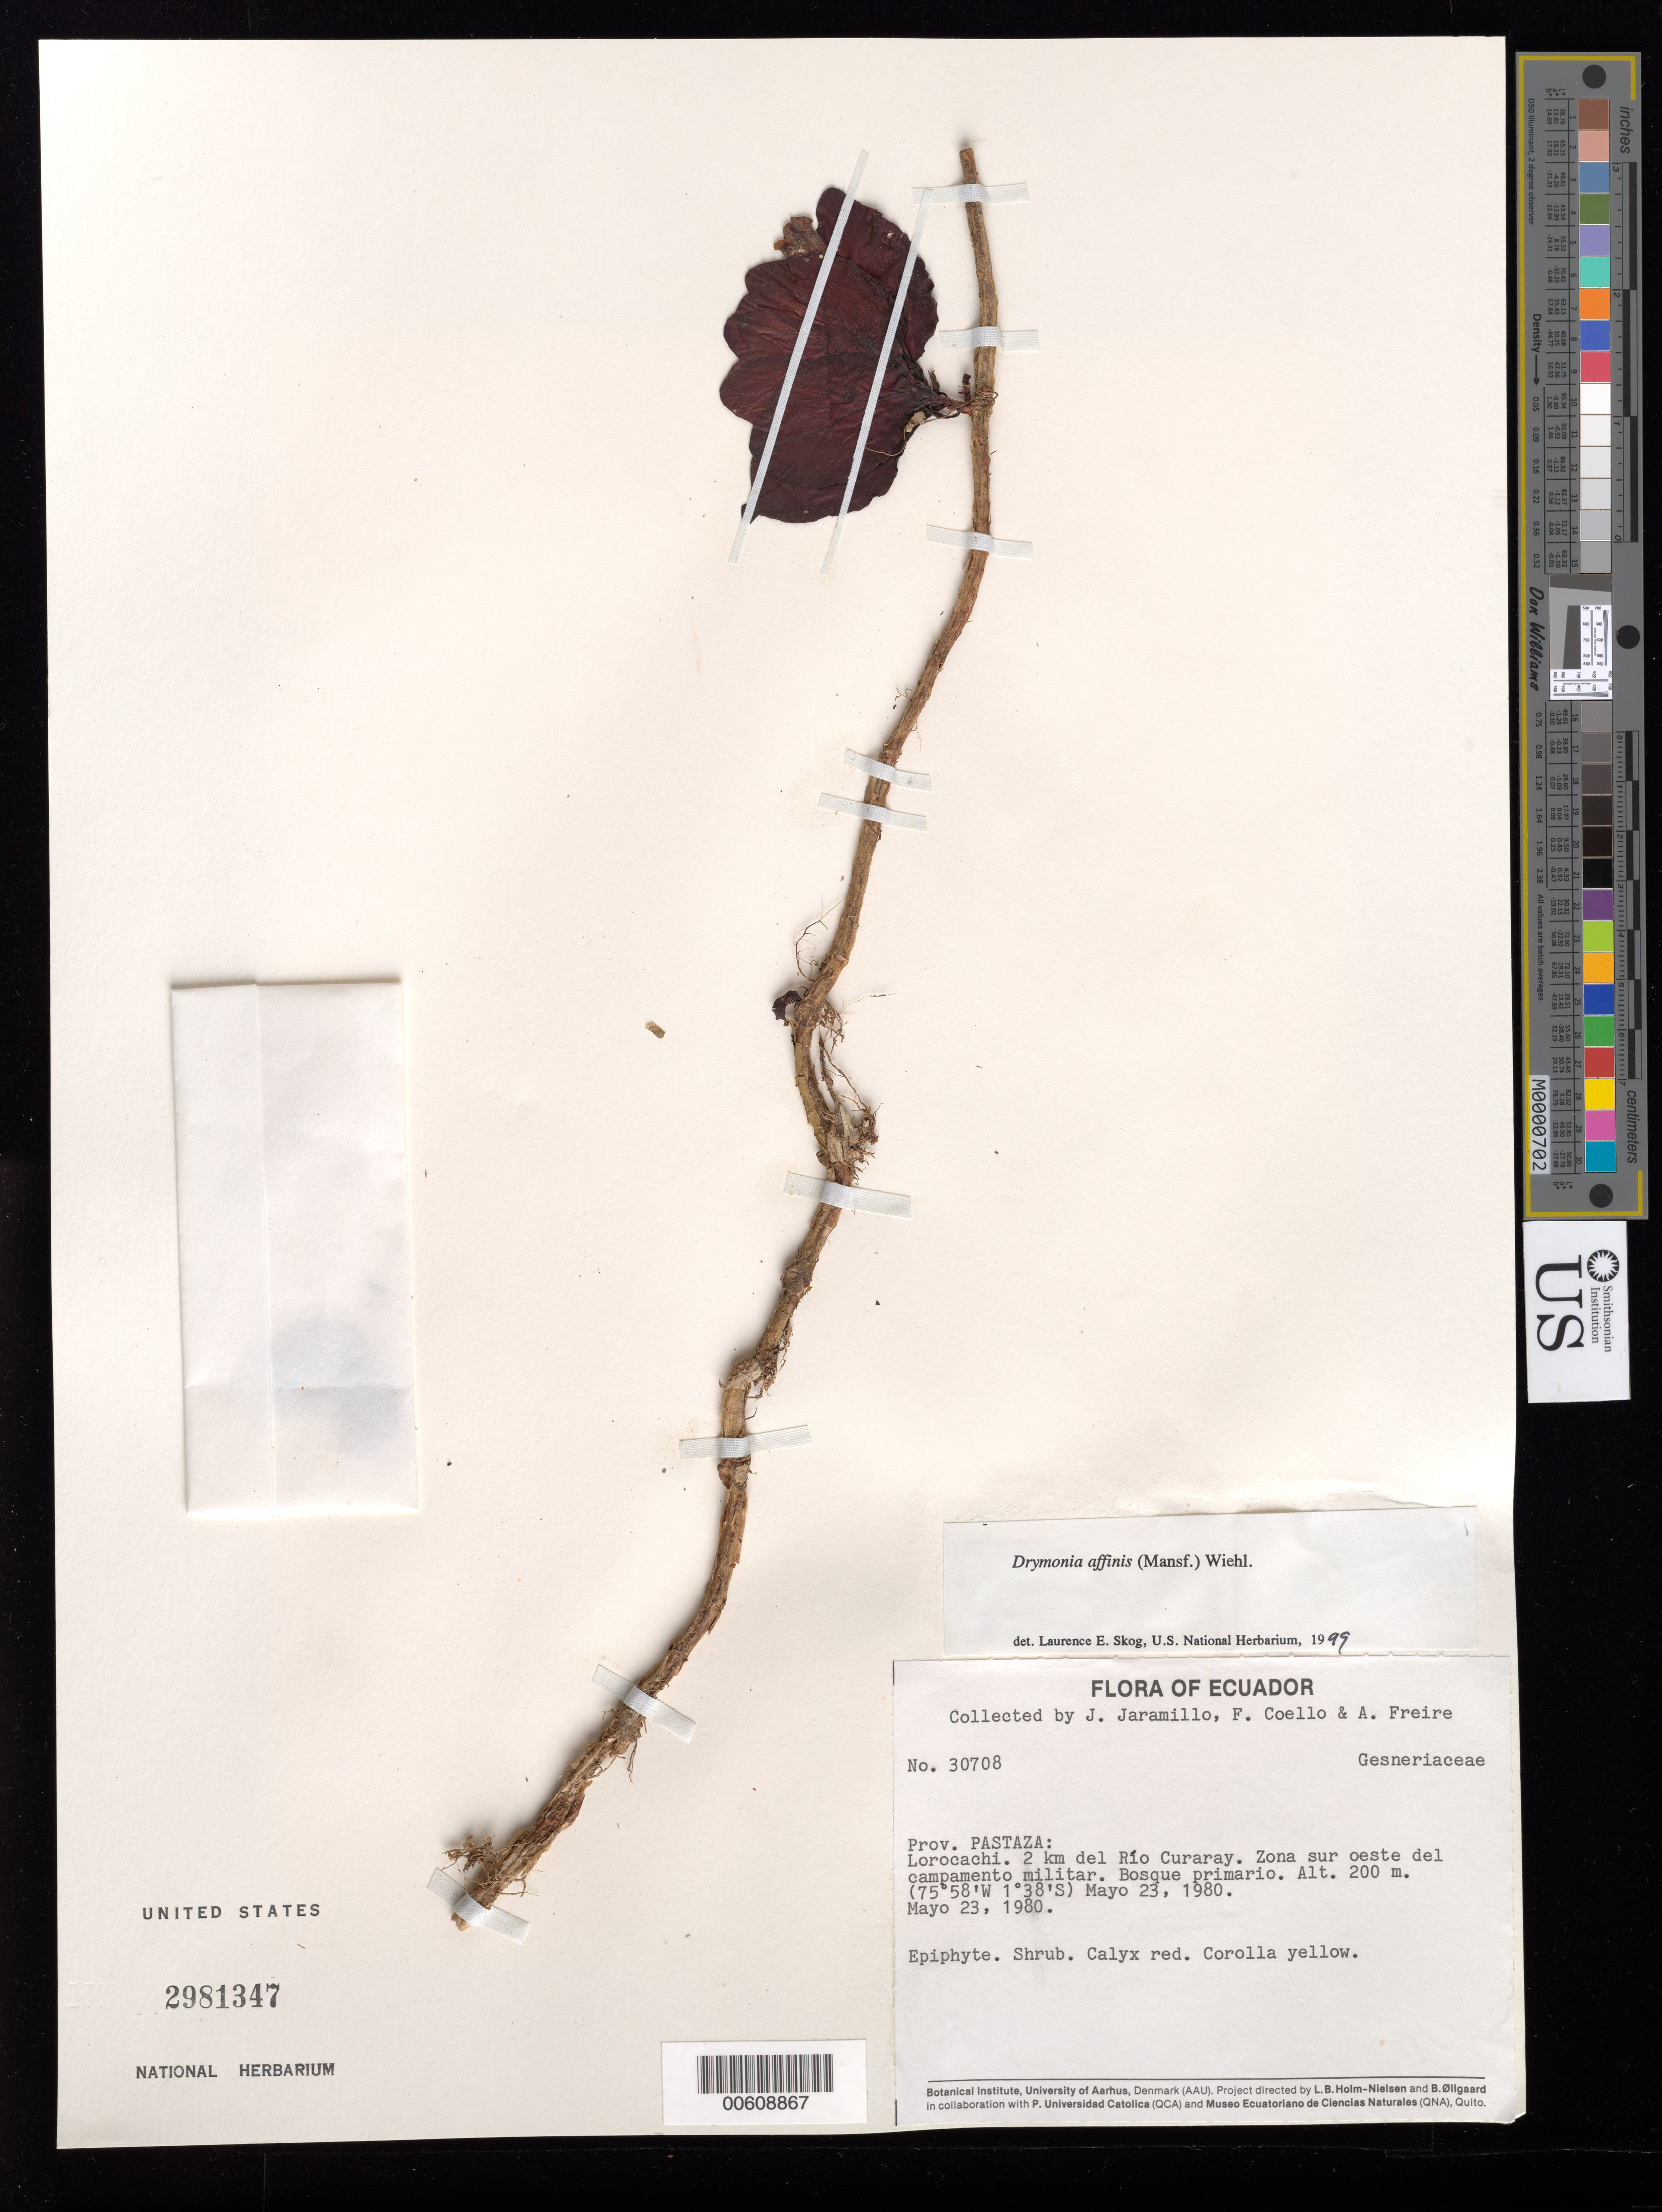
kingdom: Plantae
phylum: Tracheophyta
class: Magnoliopsida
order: Lamiales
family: Gesneriaceae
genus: Drymonia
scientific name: Drymonia affinis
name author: (Mansf.) Wiehler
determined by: Skog, Laurence E.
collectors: J. L. Jaramillo, F. Coello & A. Freire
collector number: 30708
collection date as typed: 23 May 1980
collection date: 1980-05-23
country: Ecuador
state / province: Pastaza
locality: Lorocachi, 2 km del Río Curaray, zona sur oeste del campamento militar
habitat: Bosque primario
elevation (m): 200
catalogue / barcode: US 2981347